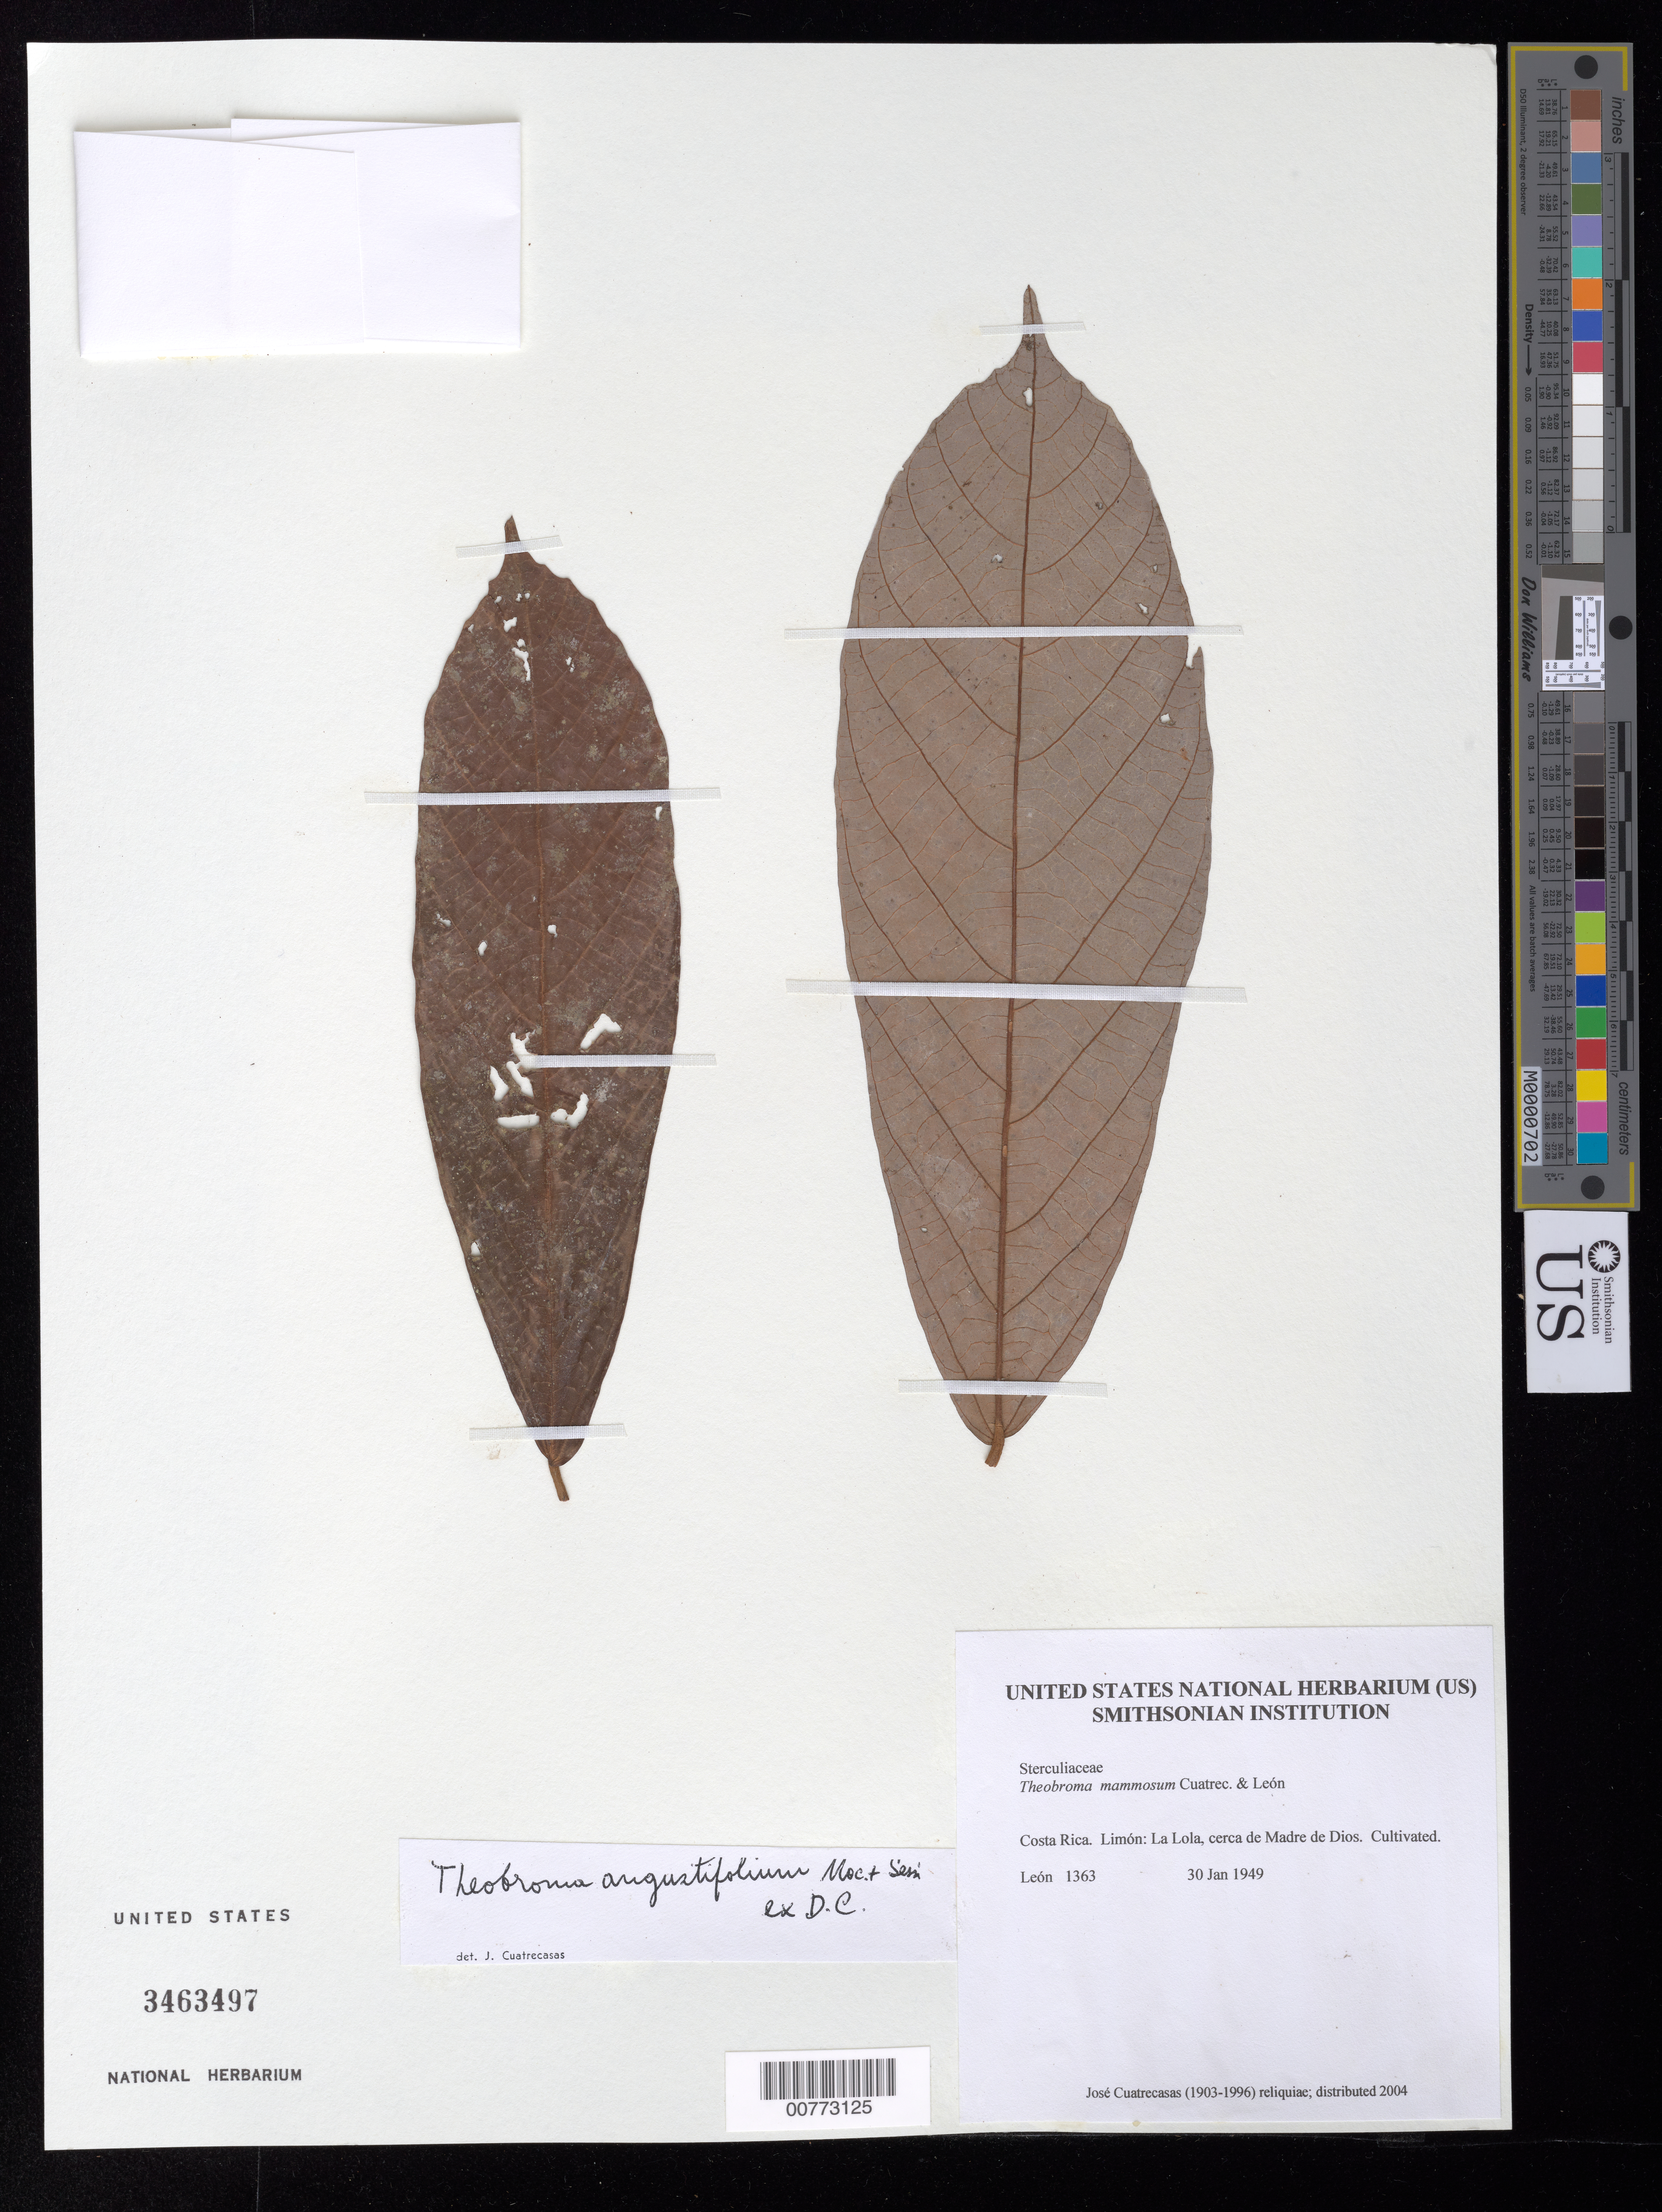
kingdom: Plantae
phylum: Tracheophyta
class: Magnoliopsida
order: Malvales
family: Malvaceae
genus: Theobroma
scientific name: Theobroma angustifolium f. mammosum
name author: (Cuatrec. & J. León) Colli-Silva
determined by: Dorr, L. J., (BOT), Smithsonian Institution - National Museum of Natural History (UNITED STATES)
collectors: J. León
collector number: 1363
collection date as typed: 30 Jan 1949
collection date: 1949-01-30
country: Costa Rica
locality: Limón: La Lola, cerca de Madre de Dios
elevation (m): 100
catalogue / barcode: US 3463497